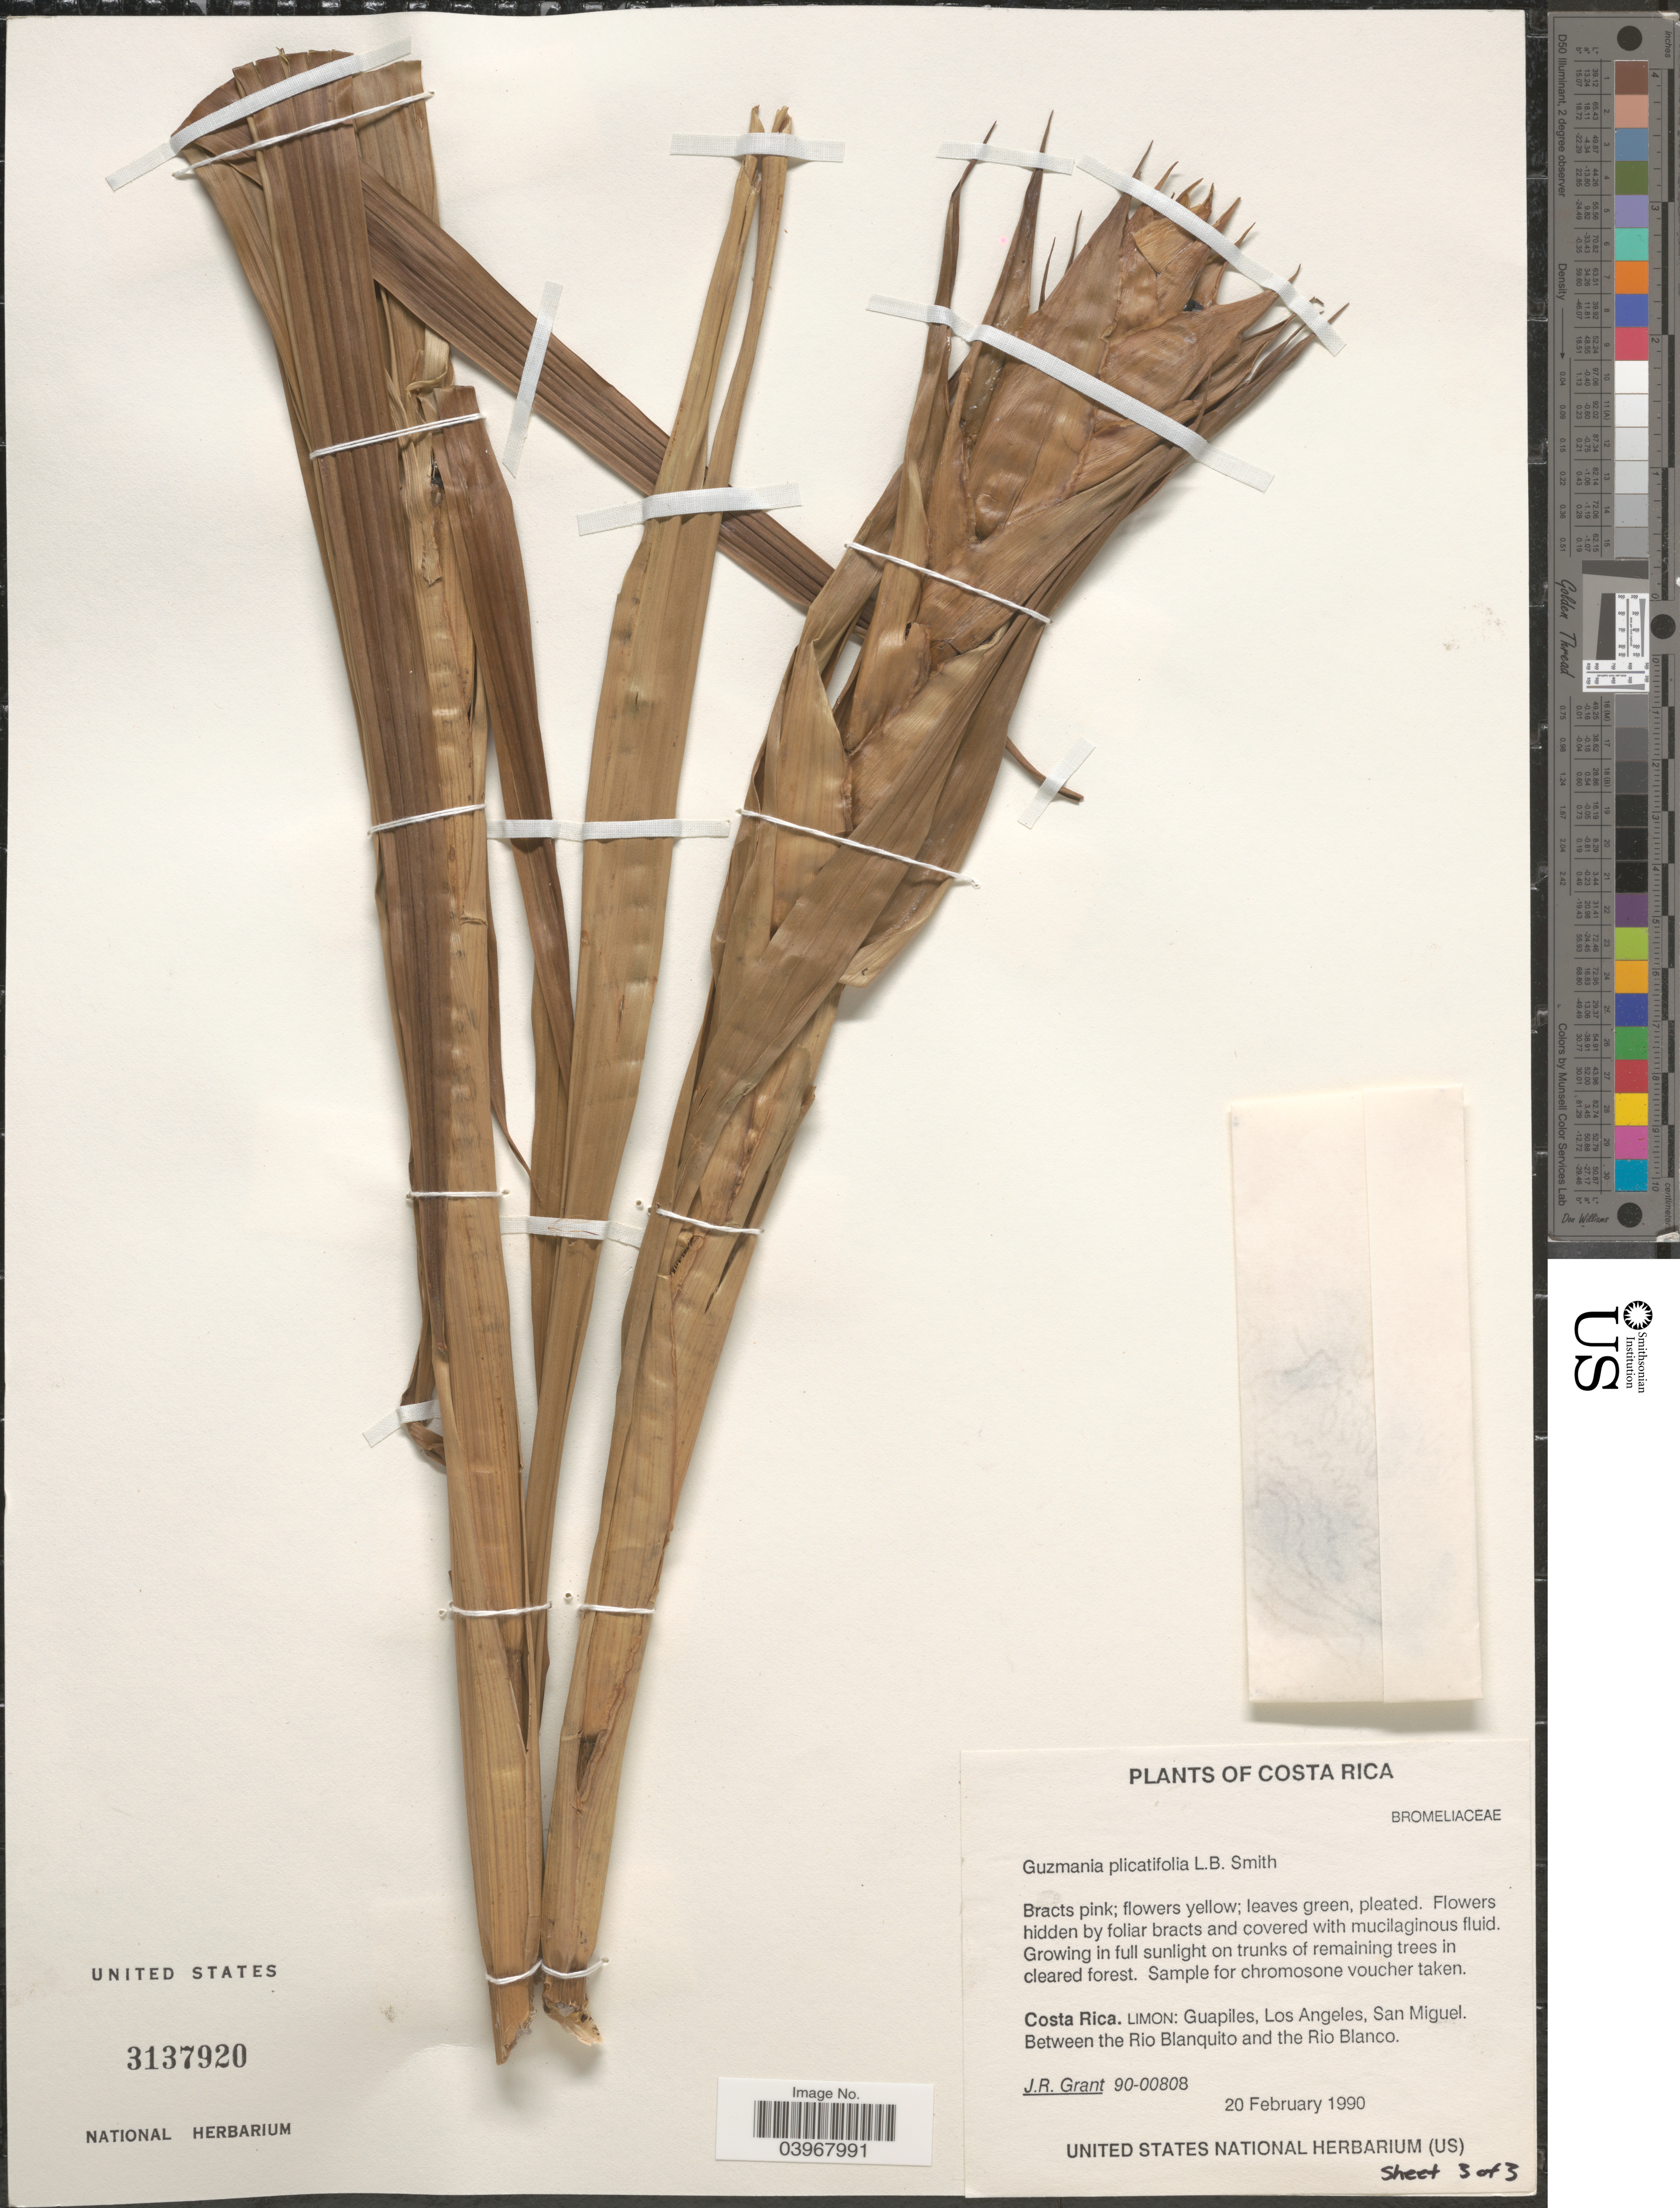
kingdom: Plantae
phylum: Tracheophyta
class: Liliopsida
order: Poales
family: Bromeliaceae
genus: Guzmania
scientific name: Guzmania plicatifolia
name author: L.B. Sm.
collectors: J. Grant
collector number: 90-00808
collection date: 1990-02-20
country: Costa Rica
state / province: Limón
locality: Guapiles, Los Angeles, San Miguel. Between the Rio Blanquito and the Rio Blanco.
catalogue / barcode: US 3137920